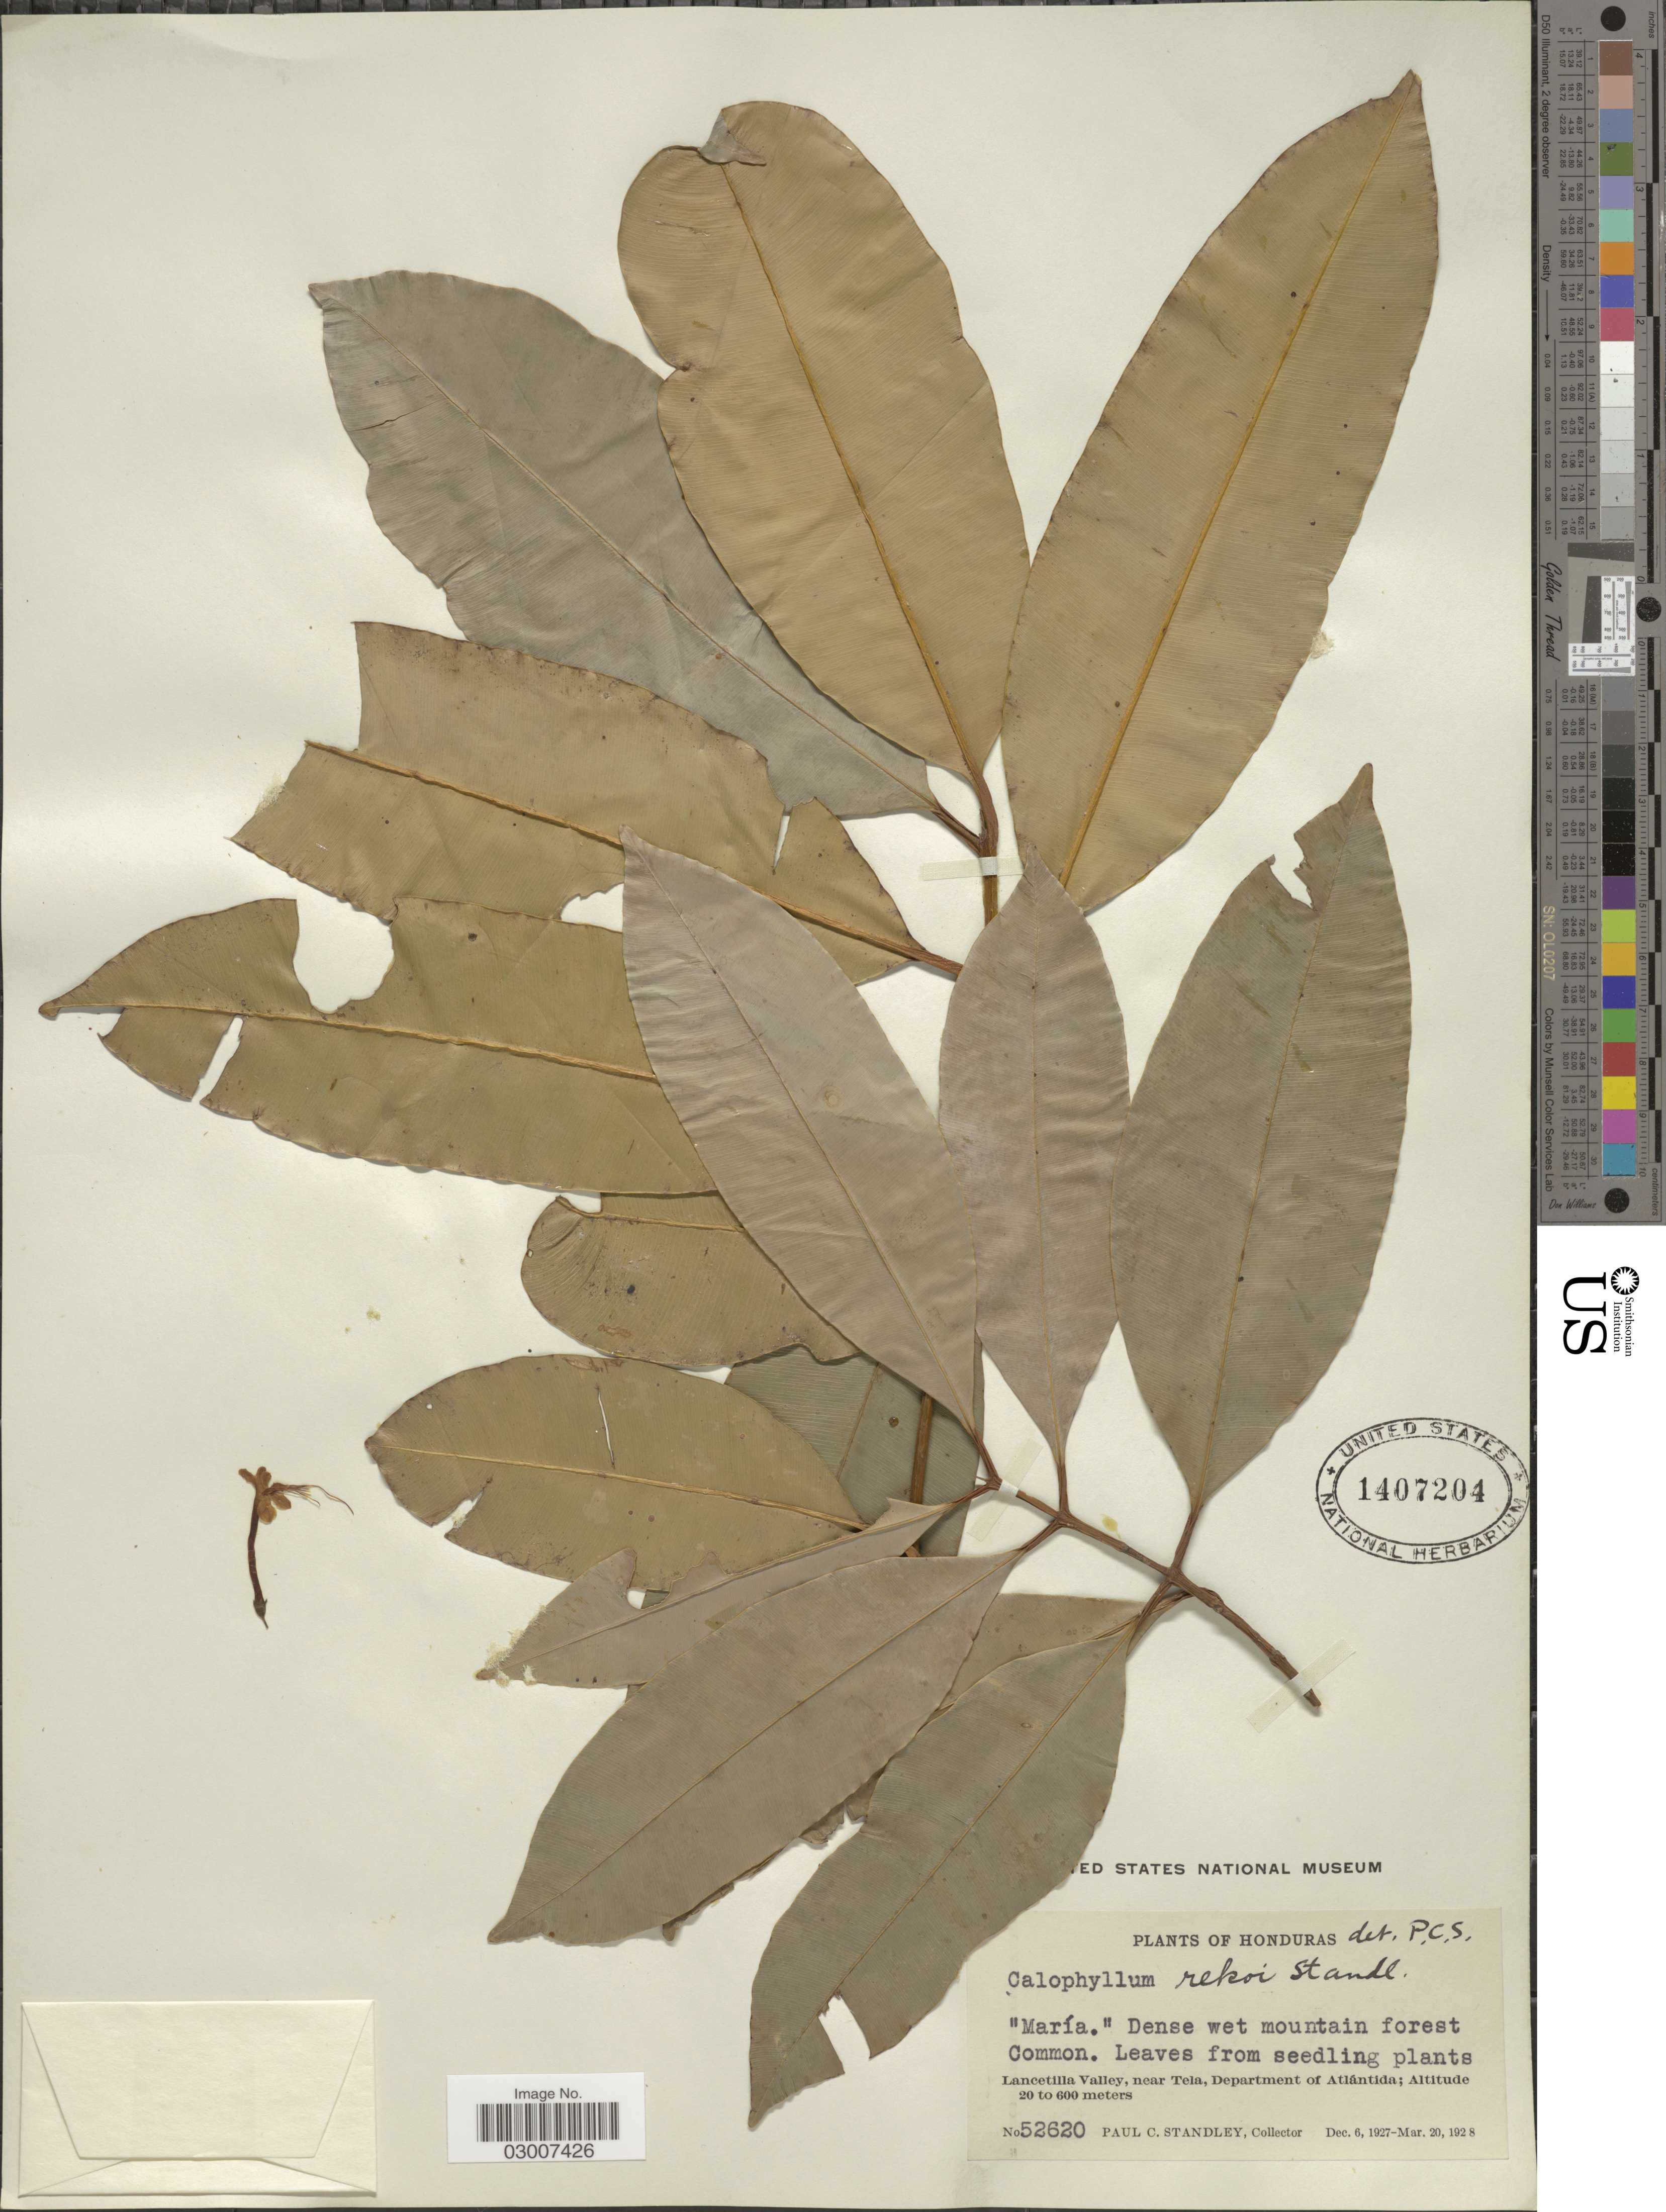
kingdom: Plantae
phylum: Tracheophyta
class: Magnoliopsida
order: Malpighiales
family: Calophyllaceae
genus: Calophyllum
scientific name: Calophyllum brasiliense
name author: Cambess.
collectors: P. C. Standley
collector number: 52620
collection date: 1927-12-06/1928-03-20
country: Honduras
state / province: Atlántida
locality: Lancetilla Valley, near Tela, Department of Atlántida.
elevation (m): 20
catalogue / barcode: US 1407204